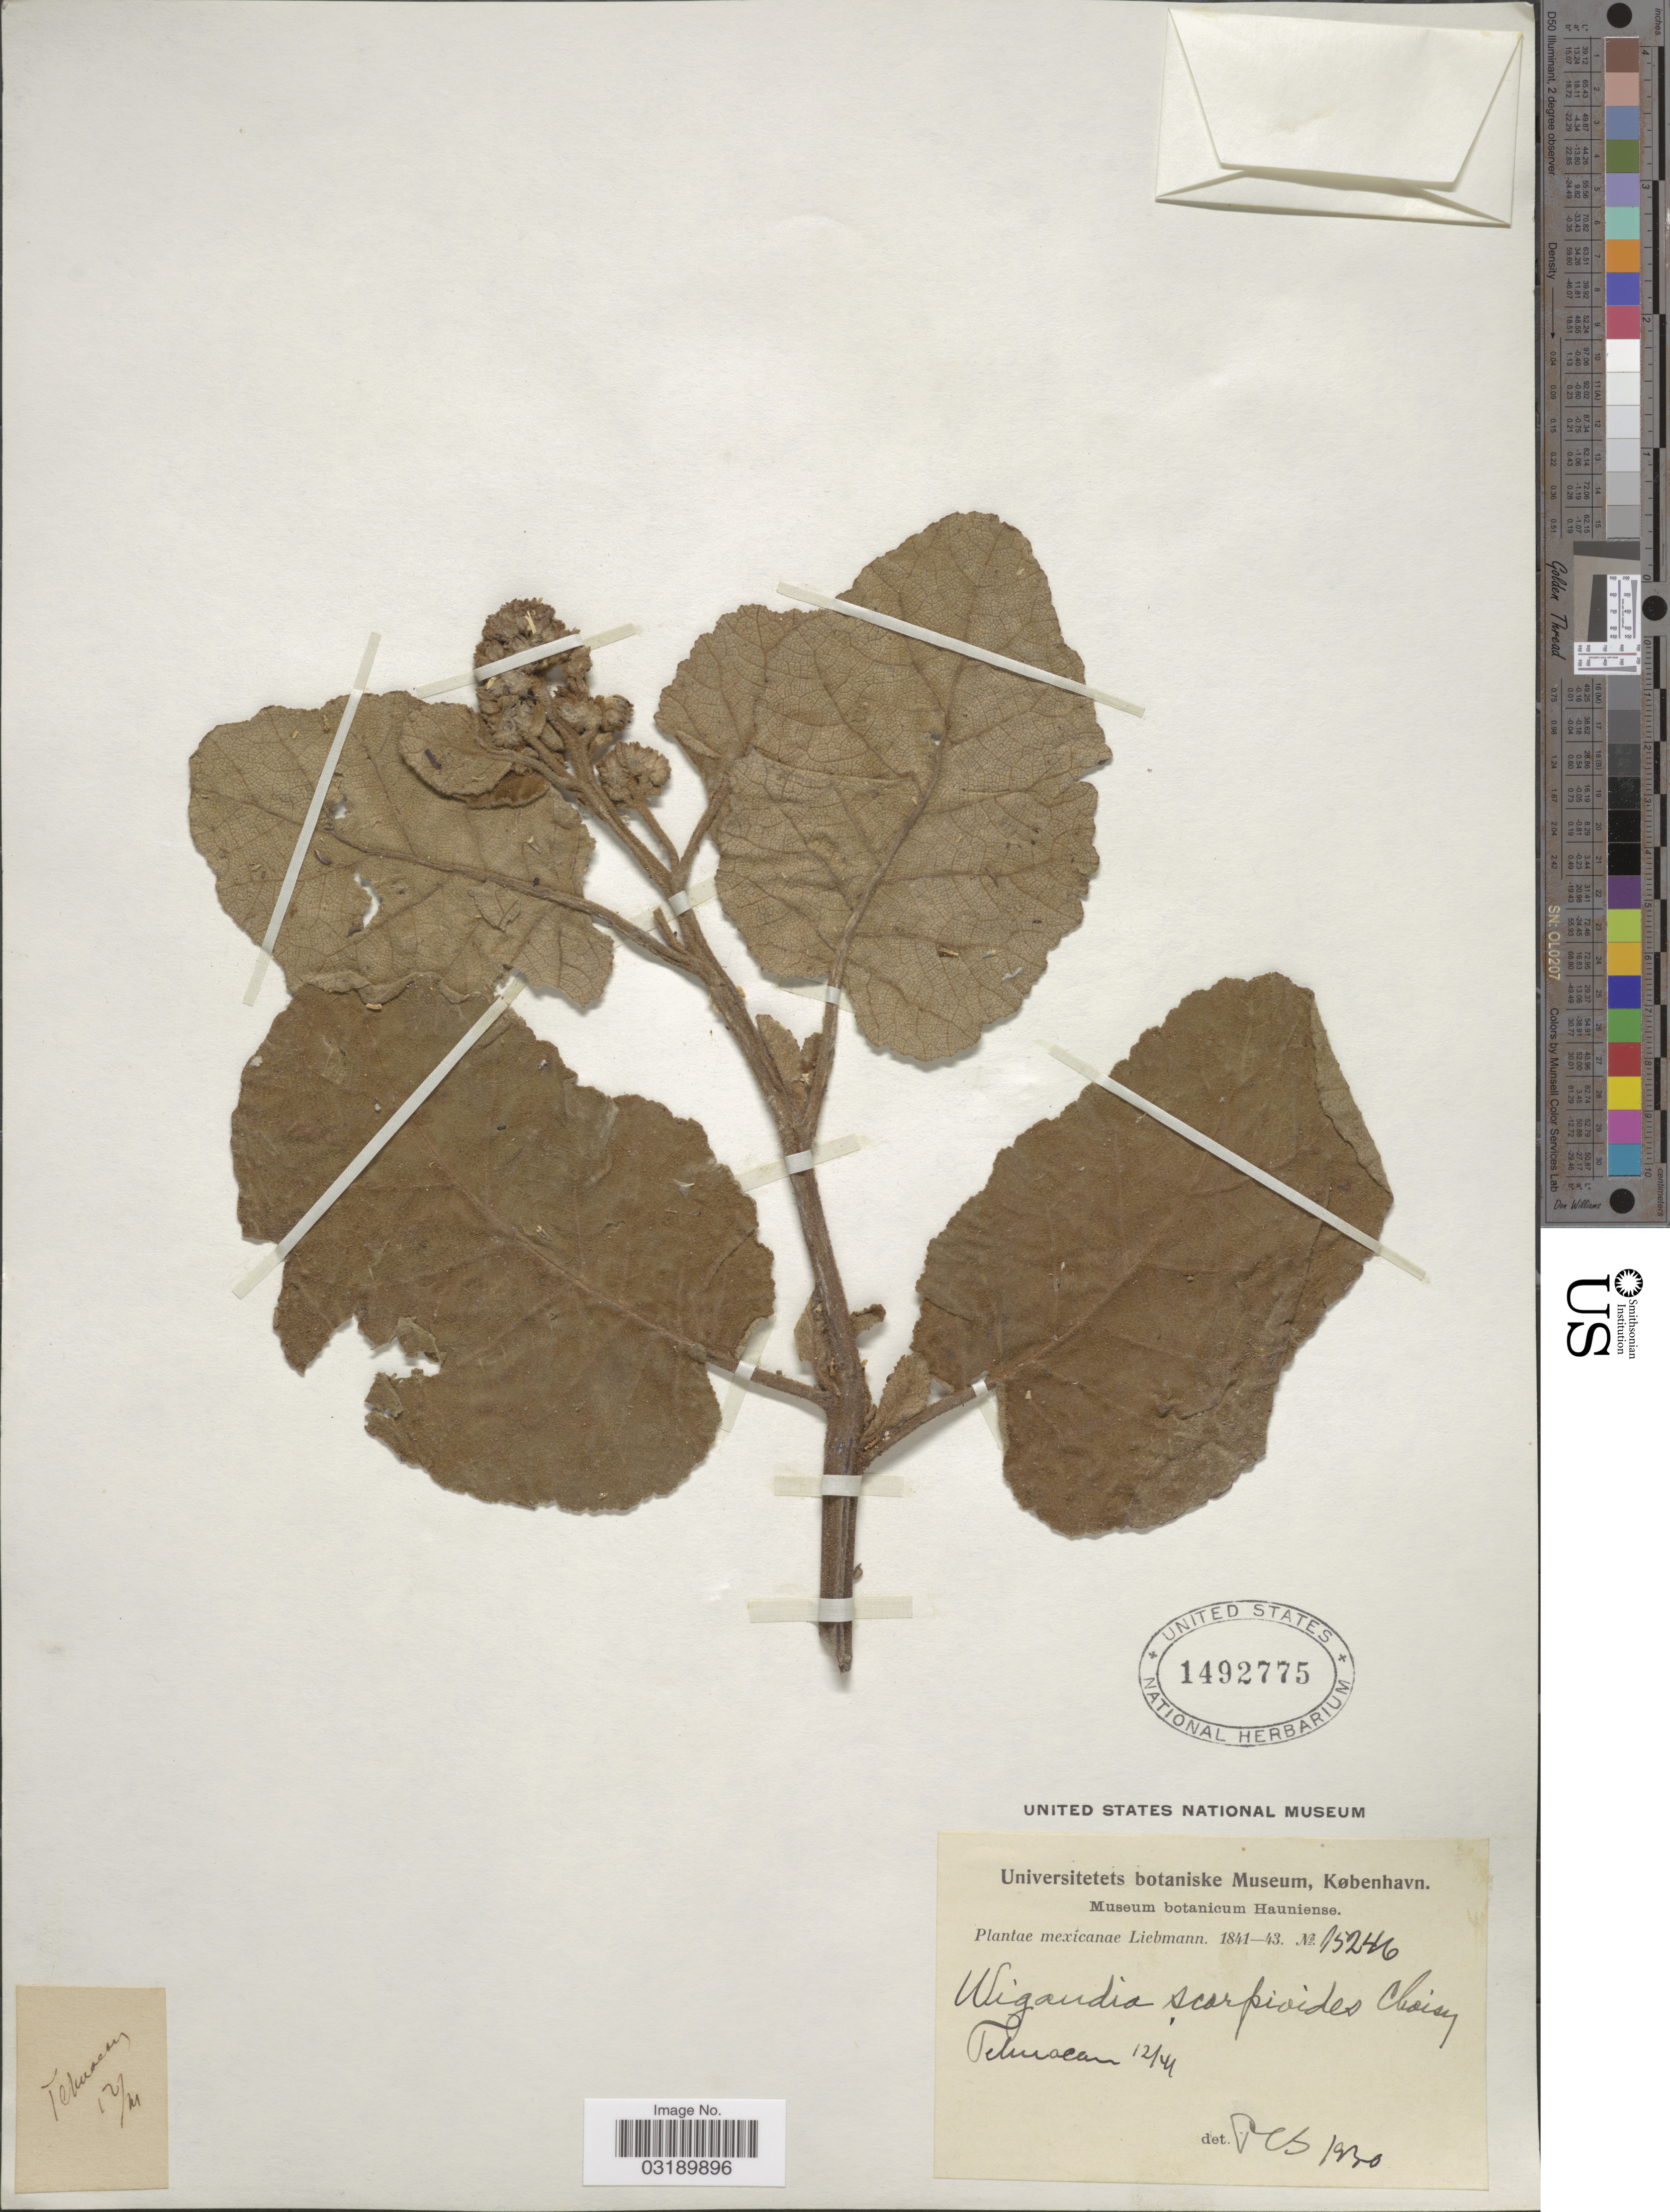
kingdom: Plantae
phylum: Tracheophyta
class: Magnoliopsida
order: Boraginales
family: Namaceae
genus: Wigandia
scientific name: Wigandia scorpioides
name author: Choisy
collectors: Liebmann, --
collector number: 15246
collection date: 1841-12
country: Mexico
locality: Tehuacan.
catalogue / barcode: US 1492775